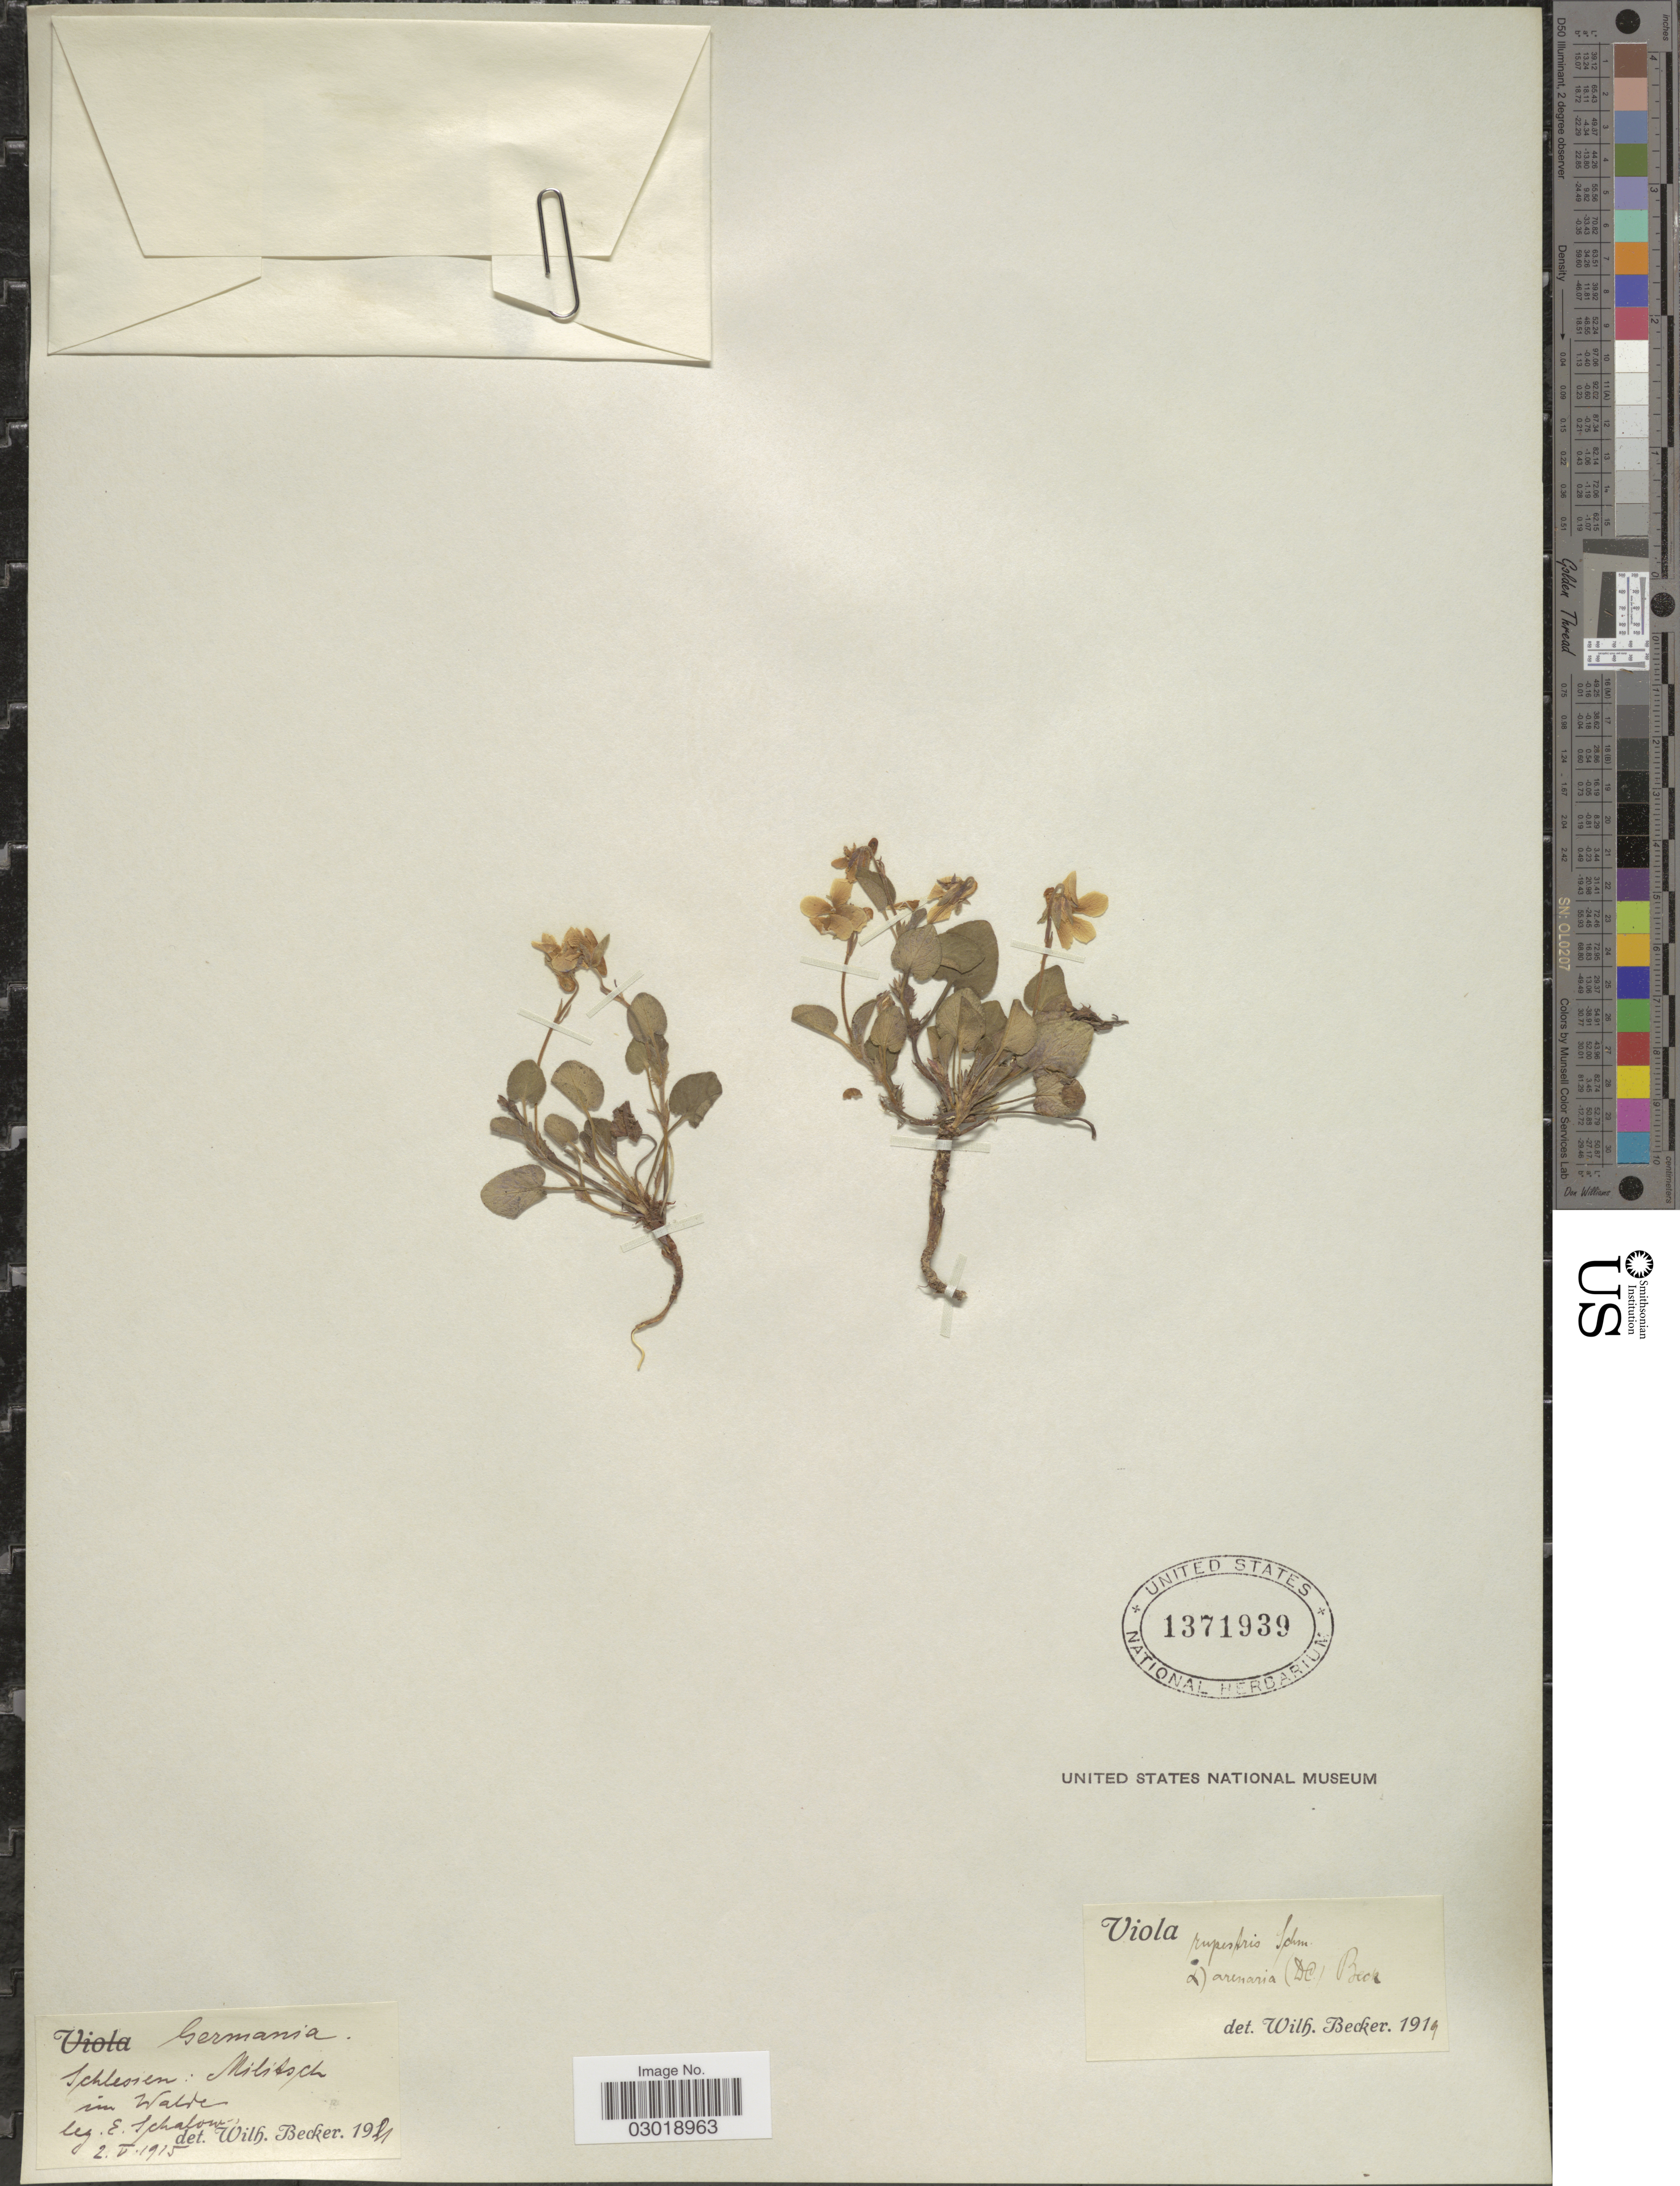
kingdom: Plantae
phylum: Tracheophyta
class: Magnoliopsida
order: Malpighiales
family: Violaceae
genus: Viola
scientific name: Viola rupestris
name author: F.W. Schmidt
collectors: E. Schalow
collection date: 1915-05-02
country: Poland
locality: Schlessien: Militsch.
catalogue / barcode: US 1371939